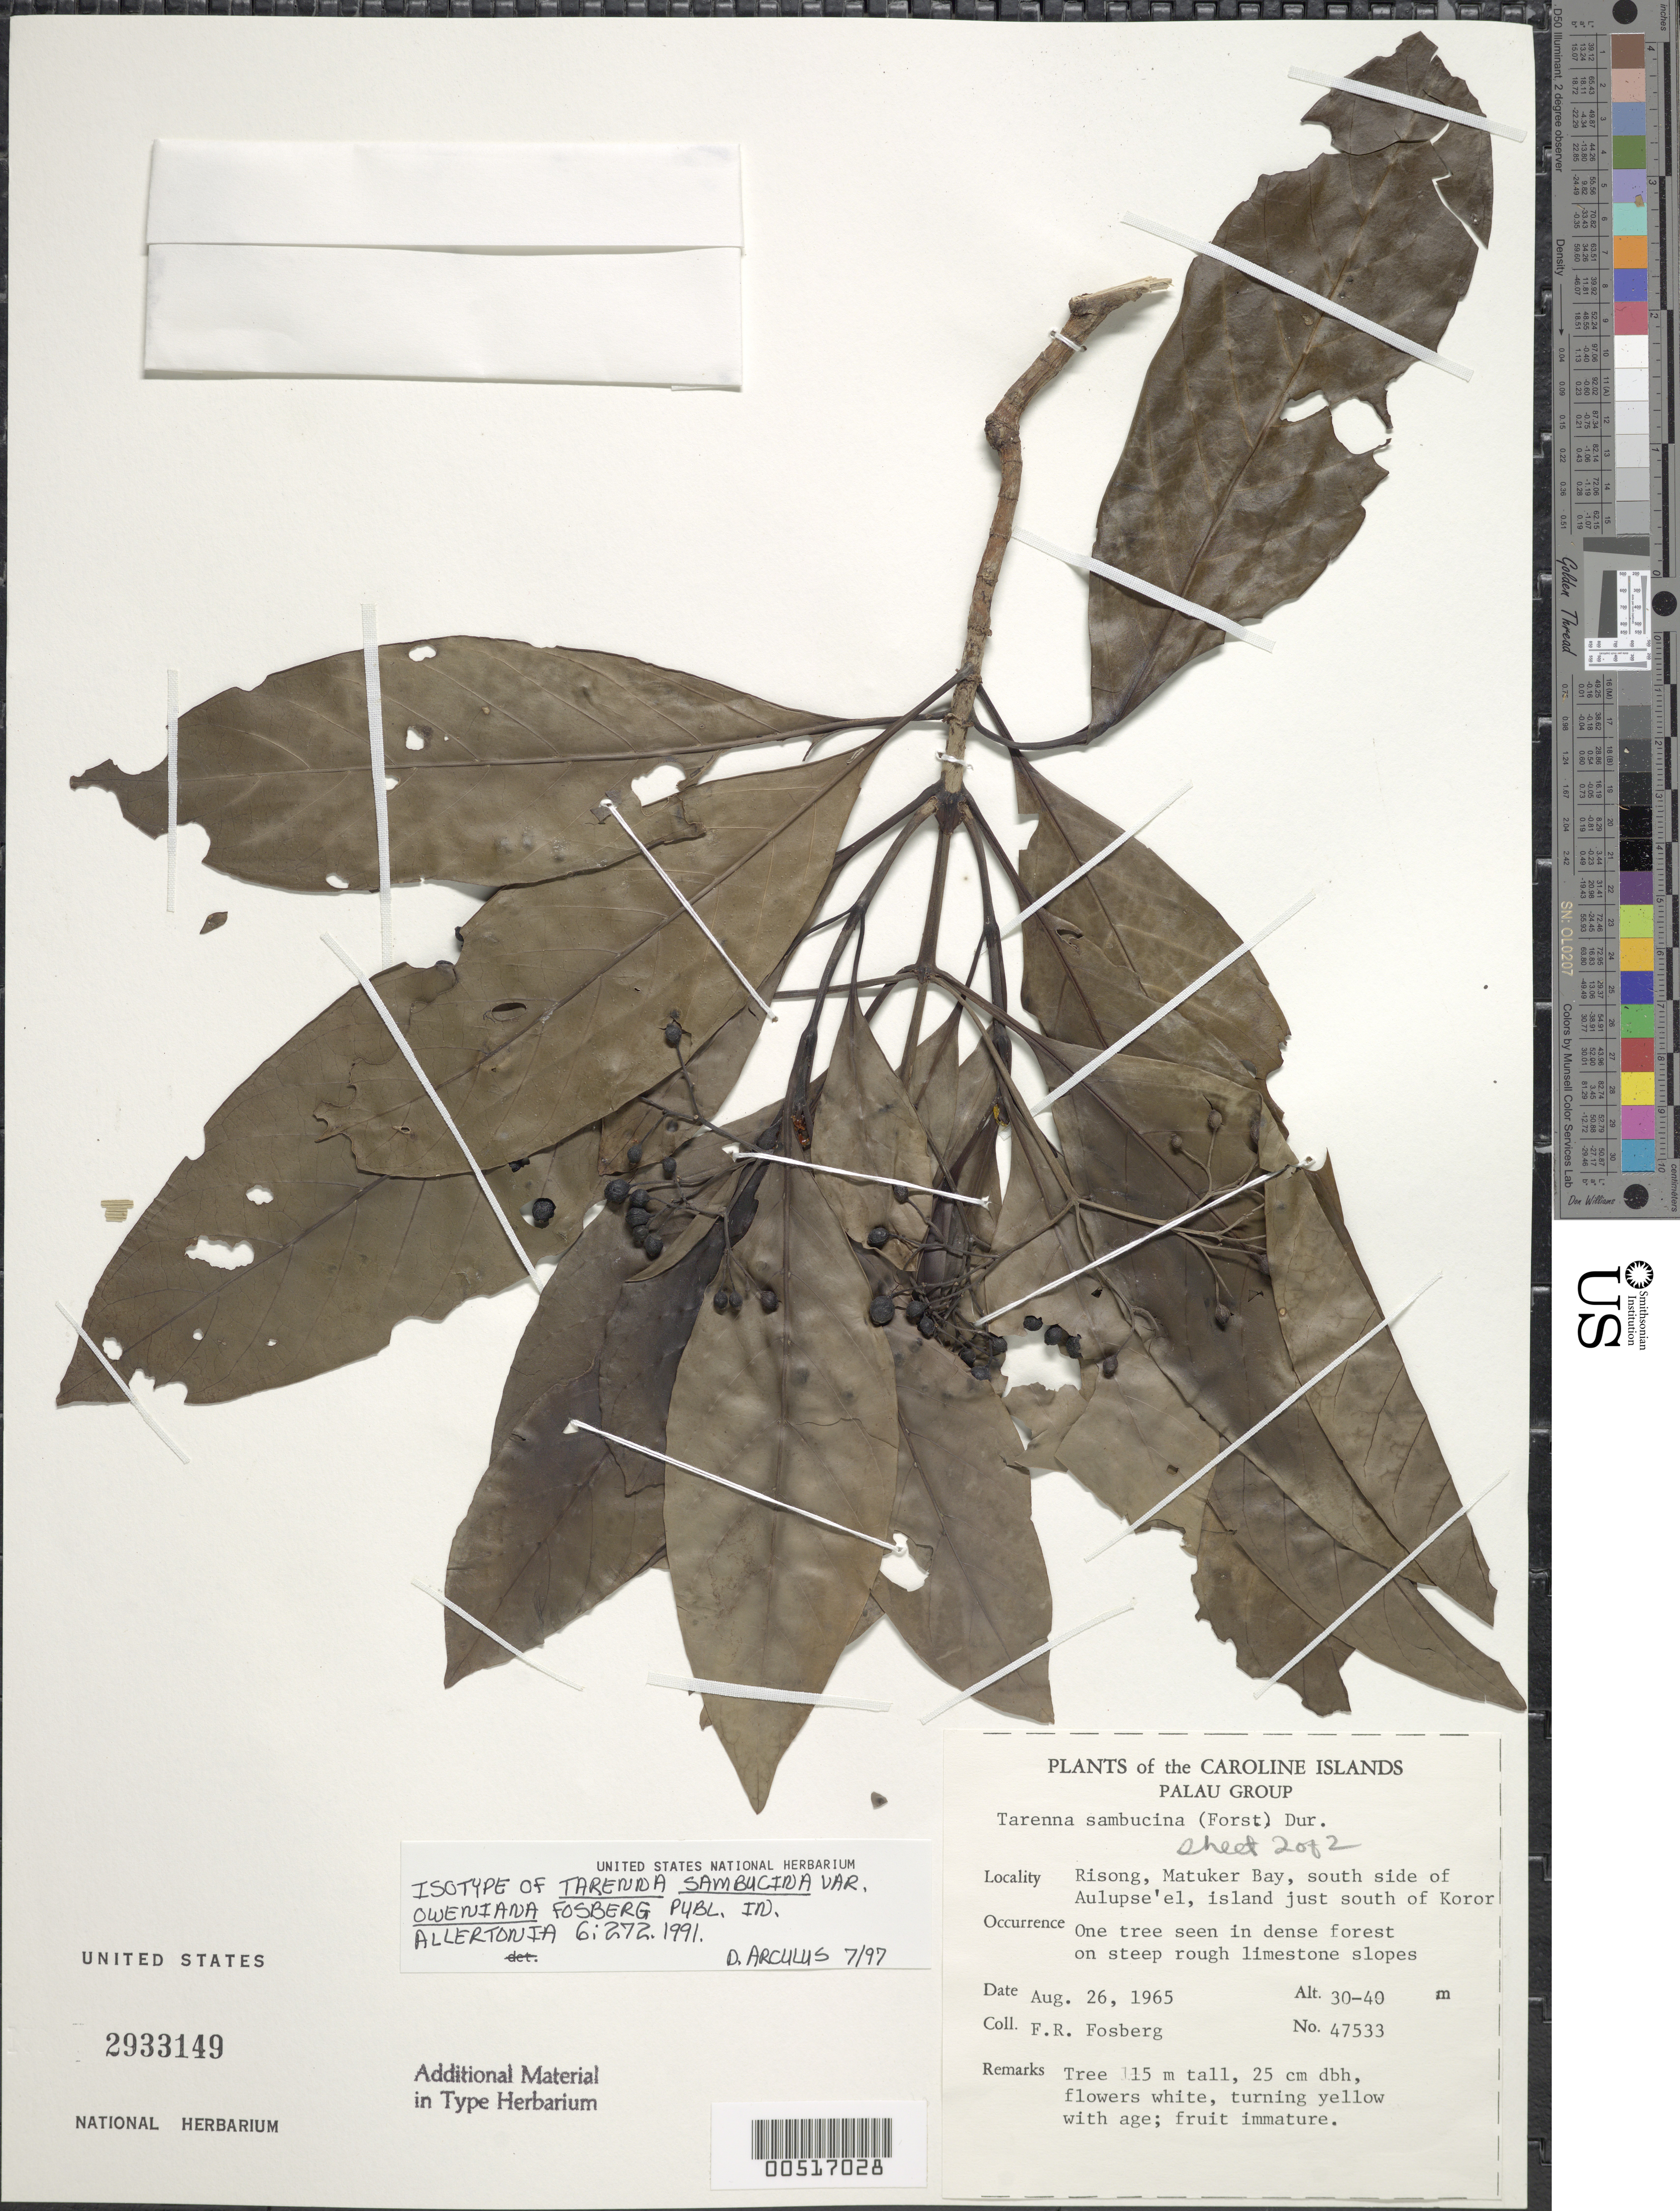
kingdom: Plantae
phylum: Tracheophyta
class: Magnoliopsida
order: Gentianales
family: Rubiaceae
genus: Tarenna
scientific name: Tarenna sambucina var. oweniana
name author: Fosberg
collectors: F. R. Fosberg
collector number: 47533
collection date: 1965-08-26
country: Palau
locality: The Caroline Islands, Palau Group, Risong, Matuker Bay, south side of Aulupse'el, Island just south of Koror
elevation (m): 30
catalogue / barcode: US 2933149